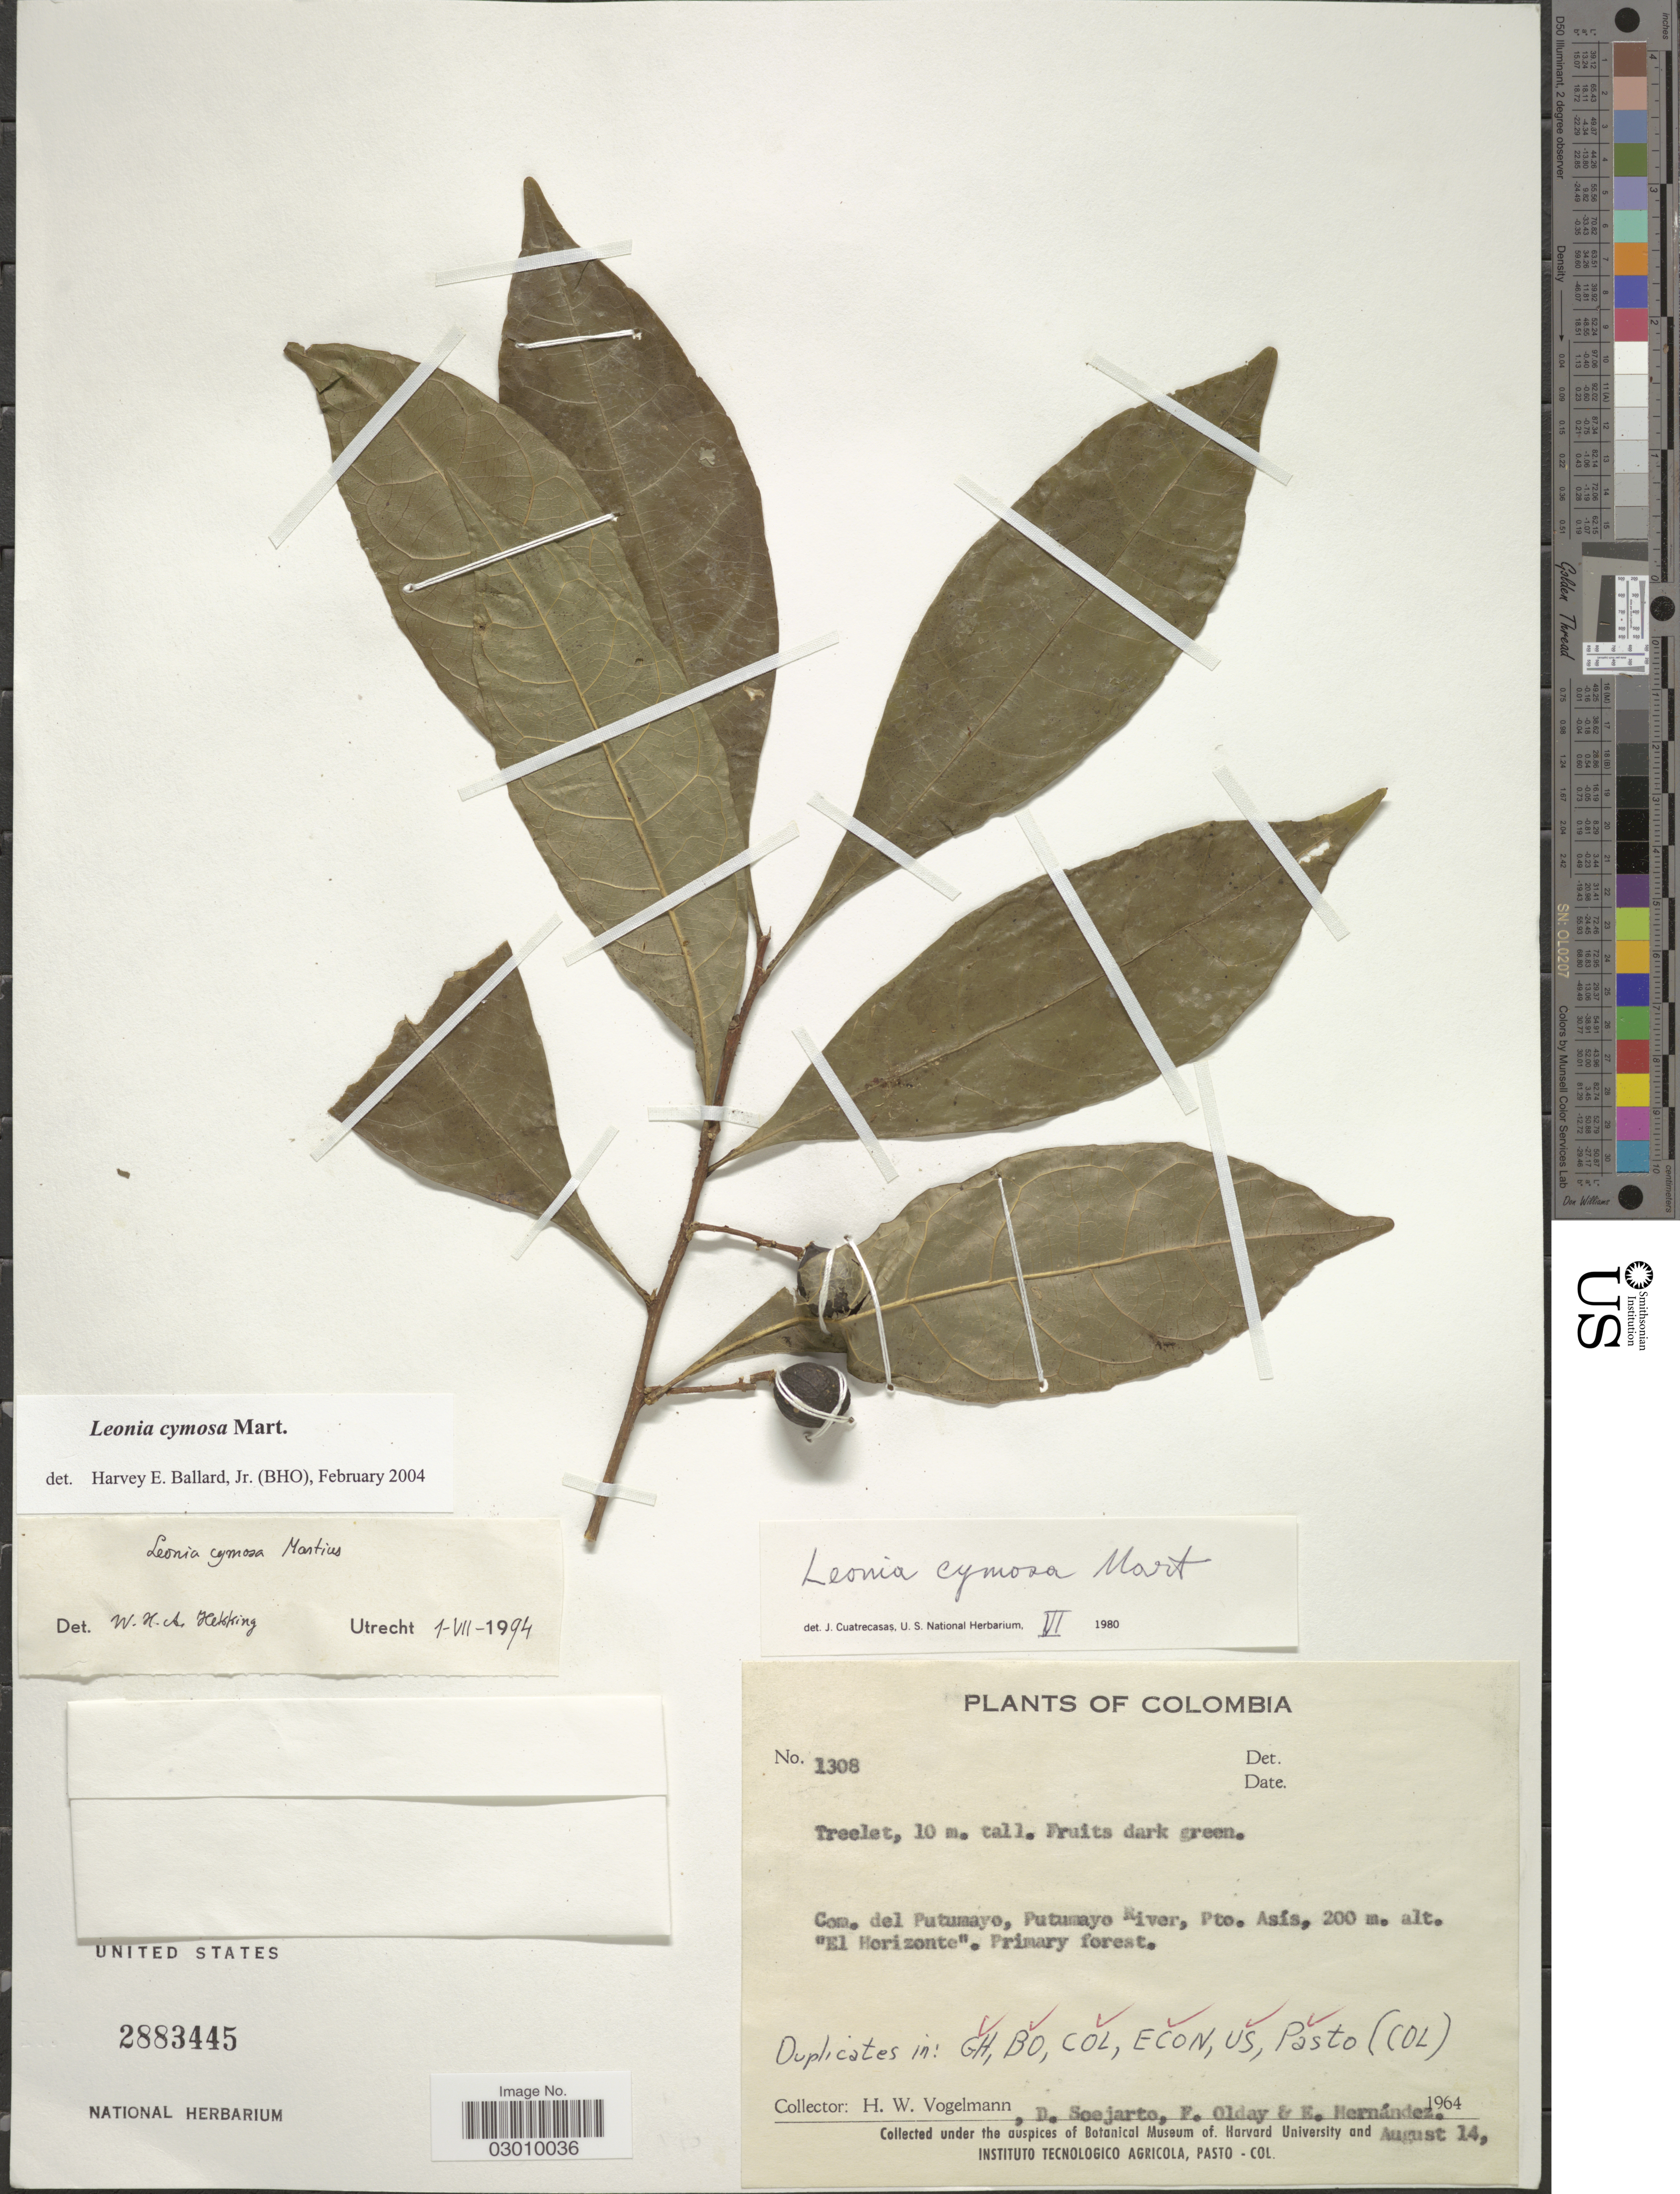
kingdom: Plantae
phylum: Tracheophyta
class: Magnoliopsida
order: Malpighiales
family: Violaceae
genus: Leonia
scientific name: Leonia cymosa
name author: Mart.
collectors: H. Vogelmann, D. Soejarto, F. Olday & E. Hernández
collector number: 1308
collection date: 1964-08-14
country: Colombia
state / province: Putumayo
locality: Com. del Putumayo, Putumayo River, Pto. Asís, "El Horizonte".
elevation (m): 200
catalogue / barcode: US 2883445